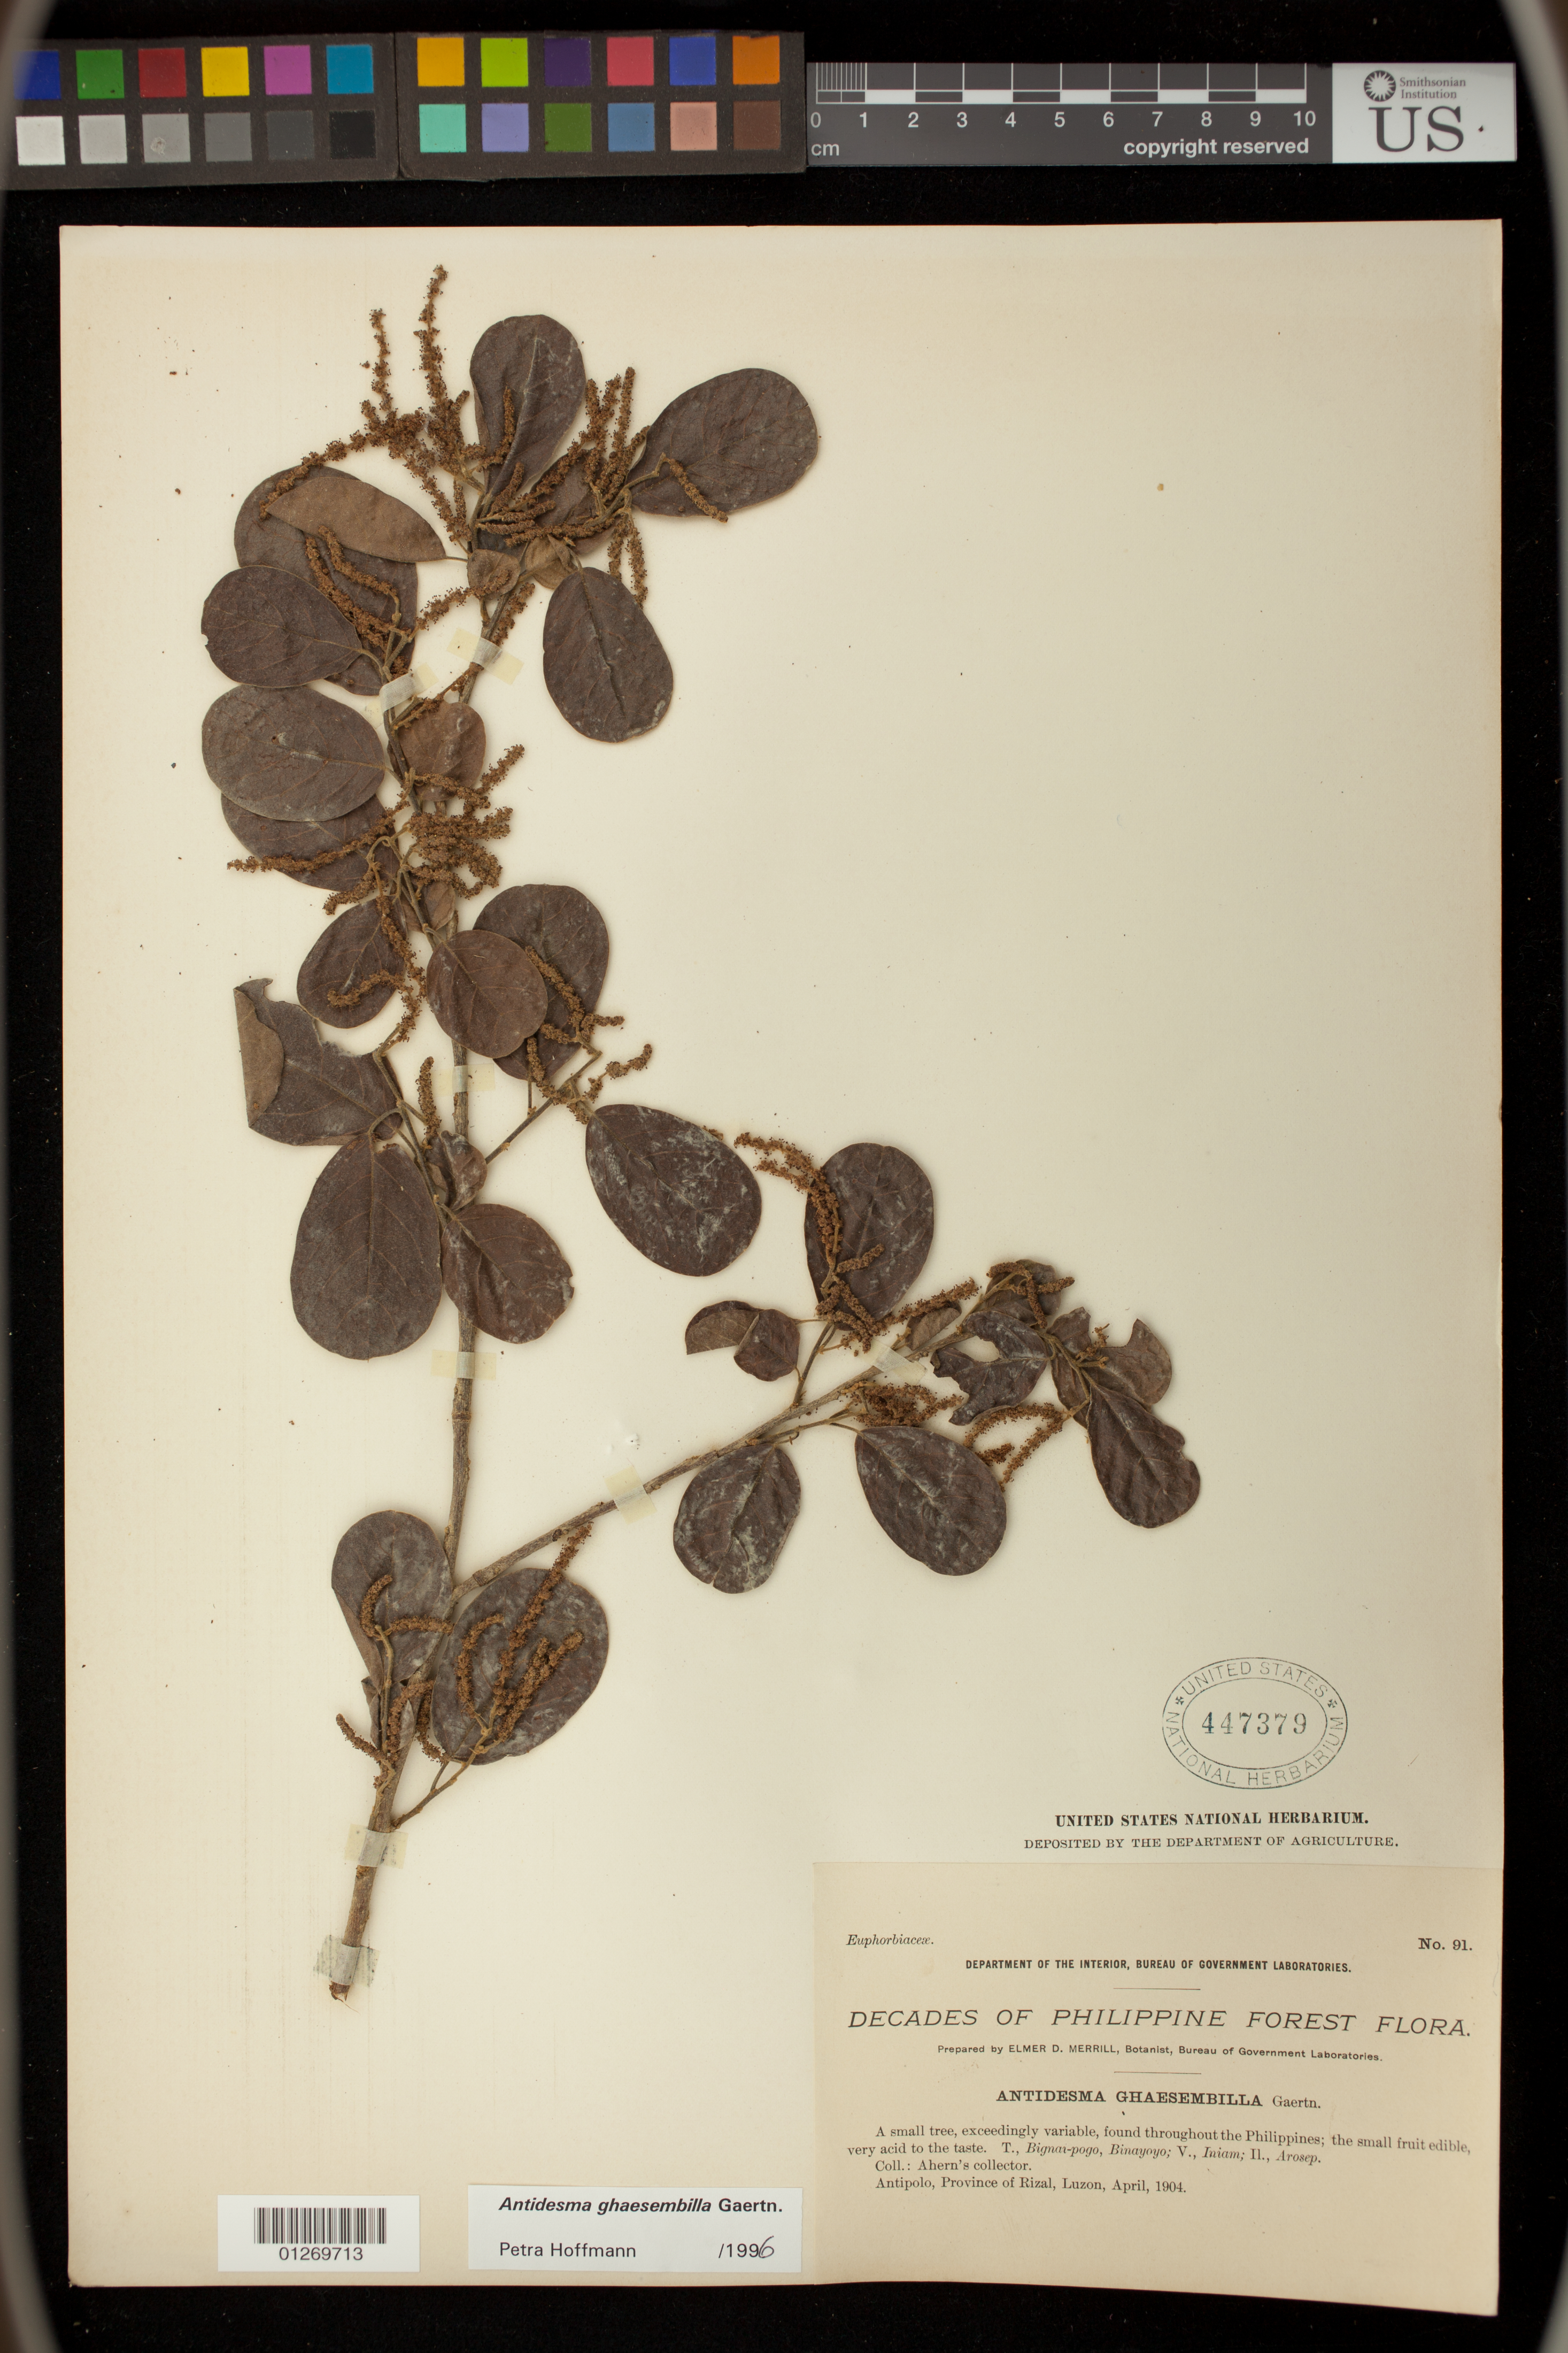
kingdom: Plantae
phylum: Tracheophyta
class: Magnoliopsida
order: Malpighiales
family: Phyllanthaceae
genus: Antidesma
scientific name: Antidesma ghaesembilla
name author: Gaertn.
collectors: Ahern's collector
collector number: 91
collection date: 1904-04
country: Philippines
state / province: Calabarzon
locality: Antipolo, Province of Rizal, Luzon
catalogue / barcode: US 447379